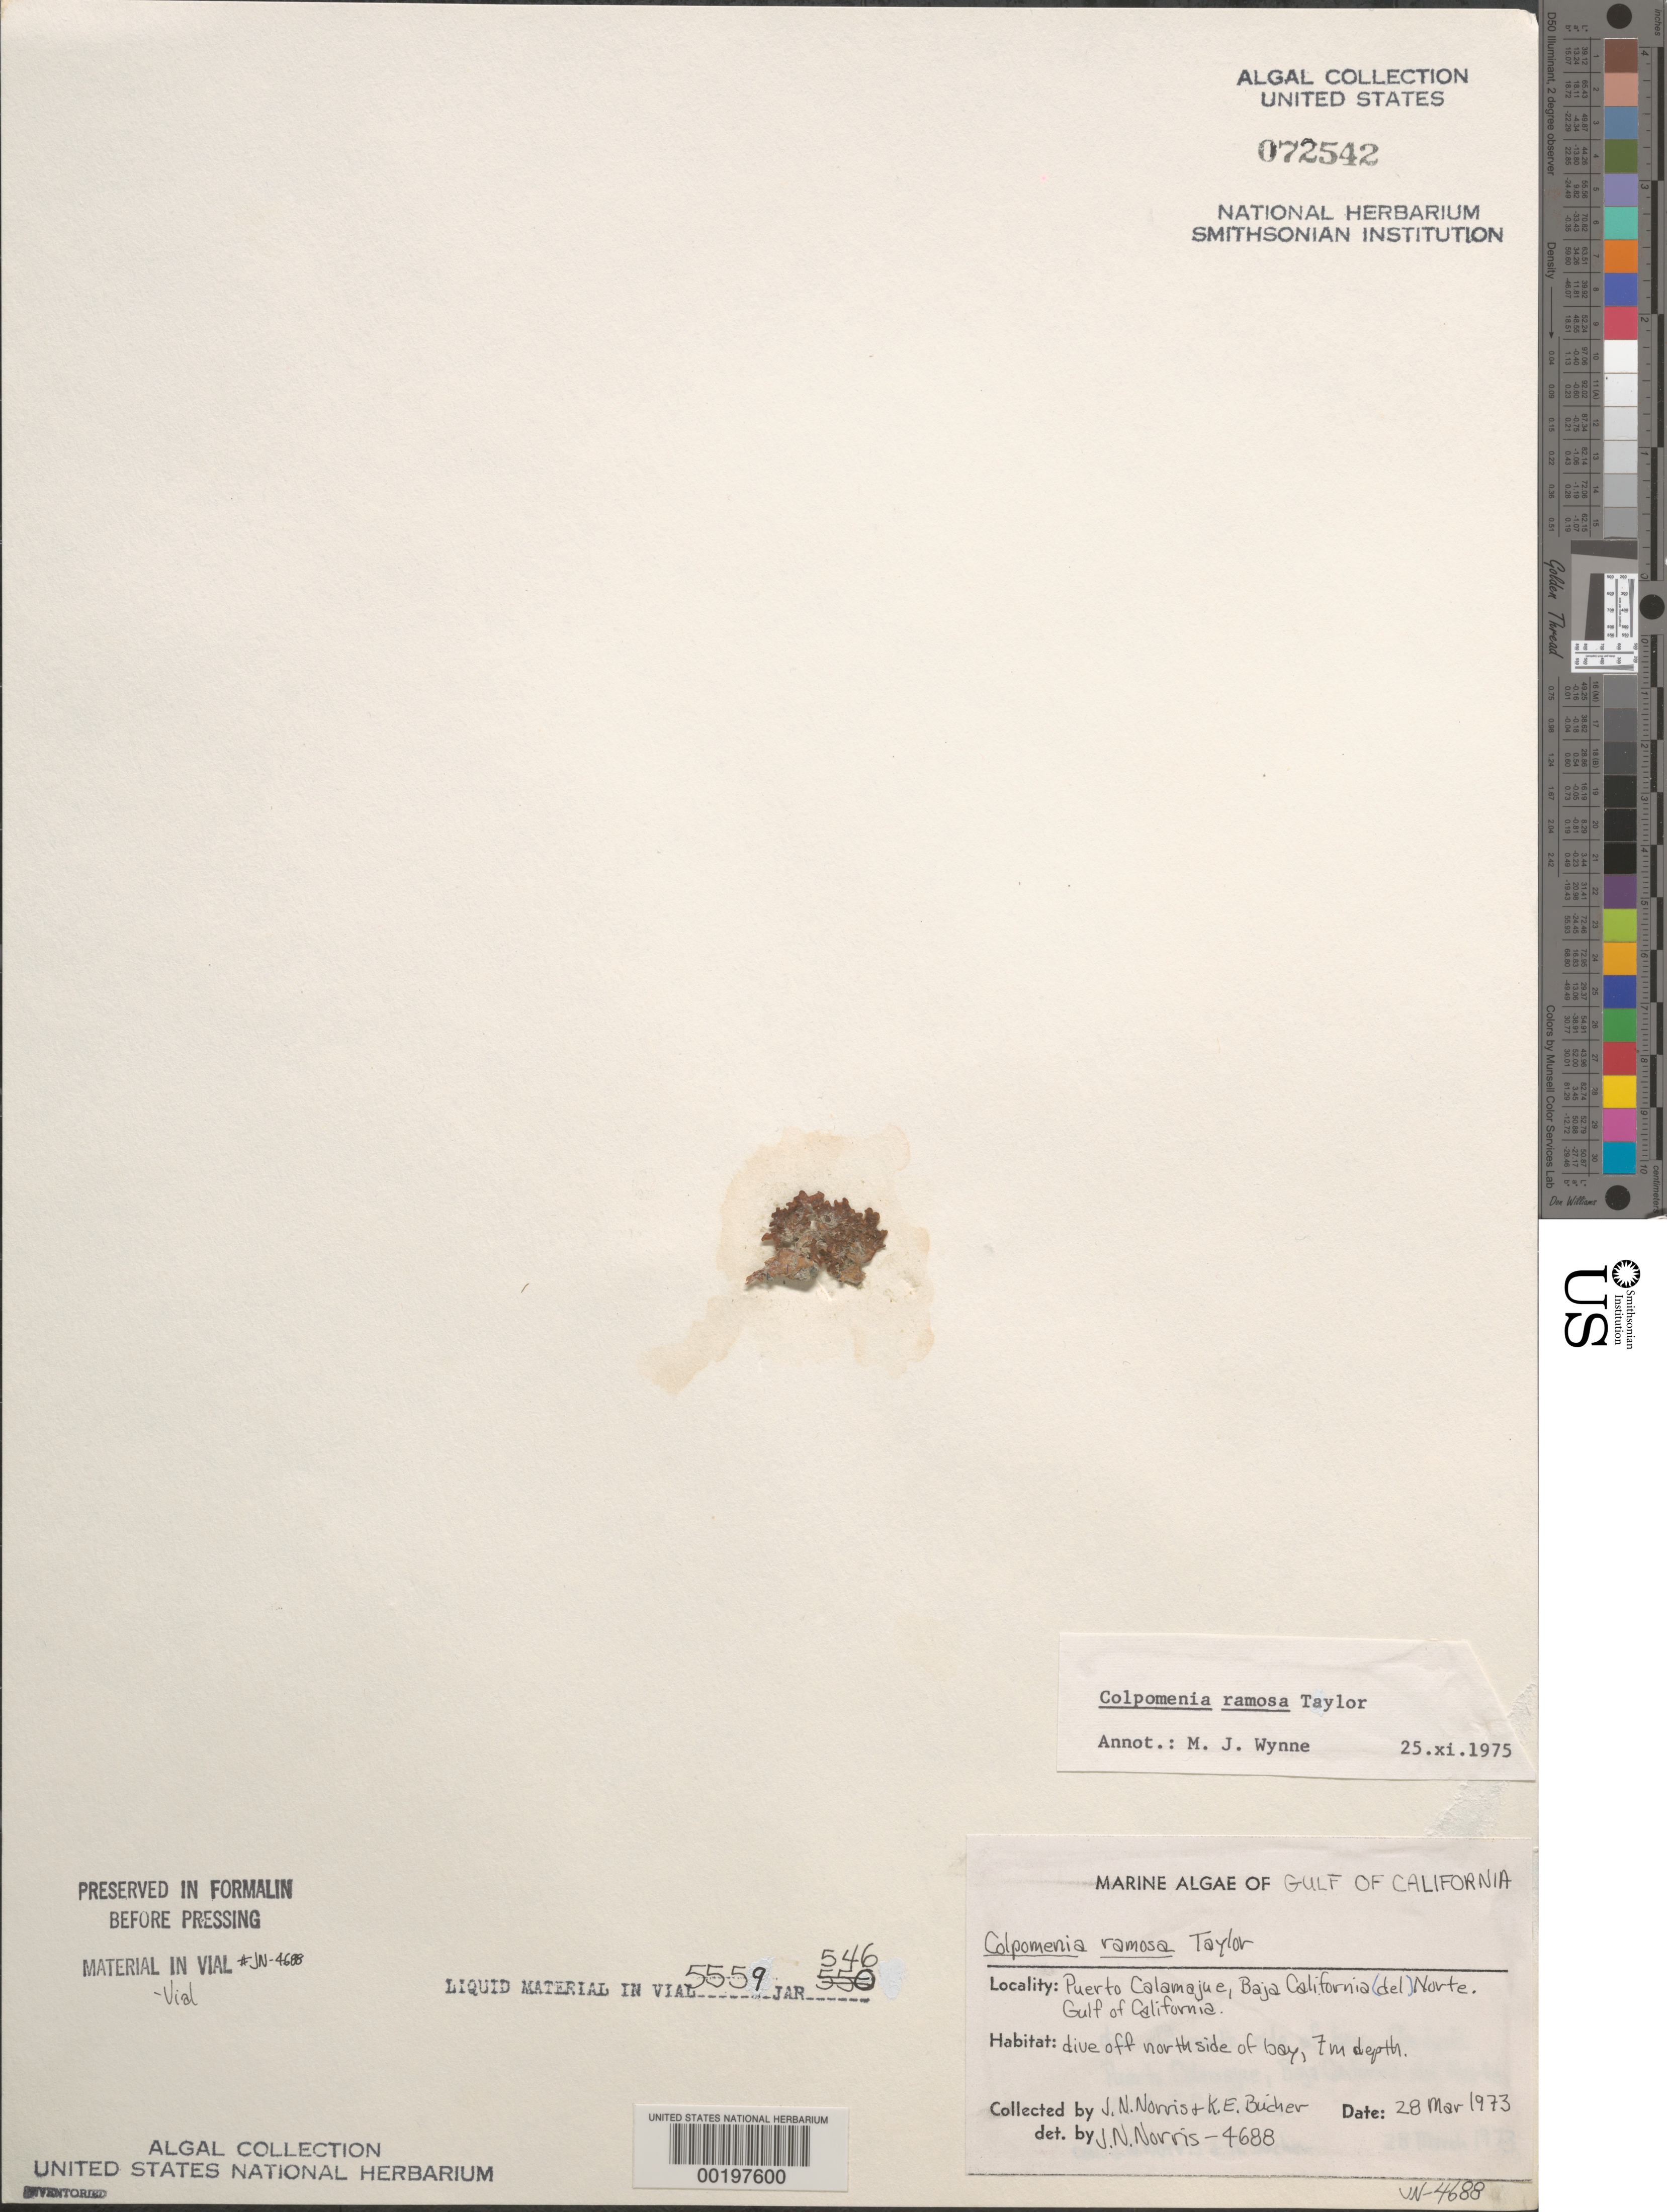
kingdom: Chromista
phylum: Ochrophyta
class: Phaeophyceae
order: Scytosiphonales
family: Scytosiphonaceae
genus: Colpomenia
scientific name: Colpomenia ramosa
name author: W.R. Taylor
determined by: Wynne, M. J.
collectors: J. N. Norris & K. E. Bucher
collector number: JN-4688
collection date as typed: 28 Mar 1973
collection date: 1973-03-28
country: Mexico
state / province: Baja California Norte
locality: Puerto Calamajue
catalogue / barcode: US 72542